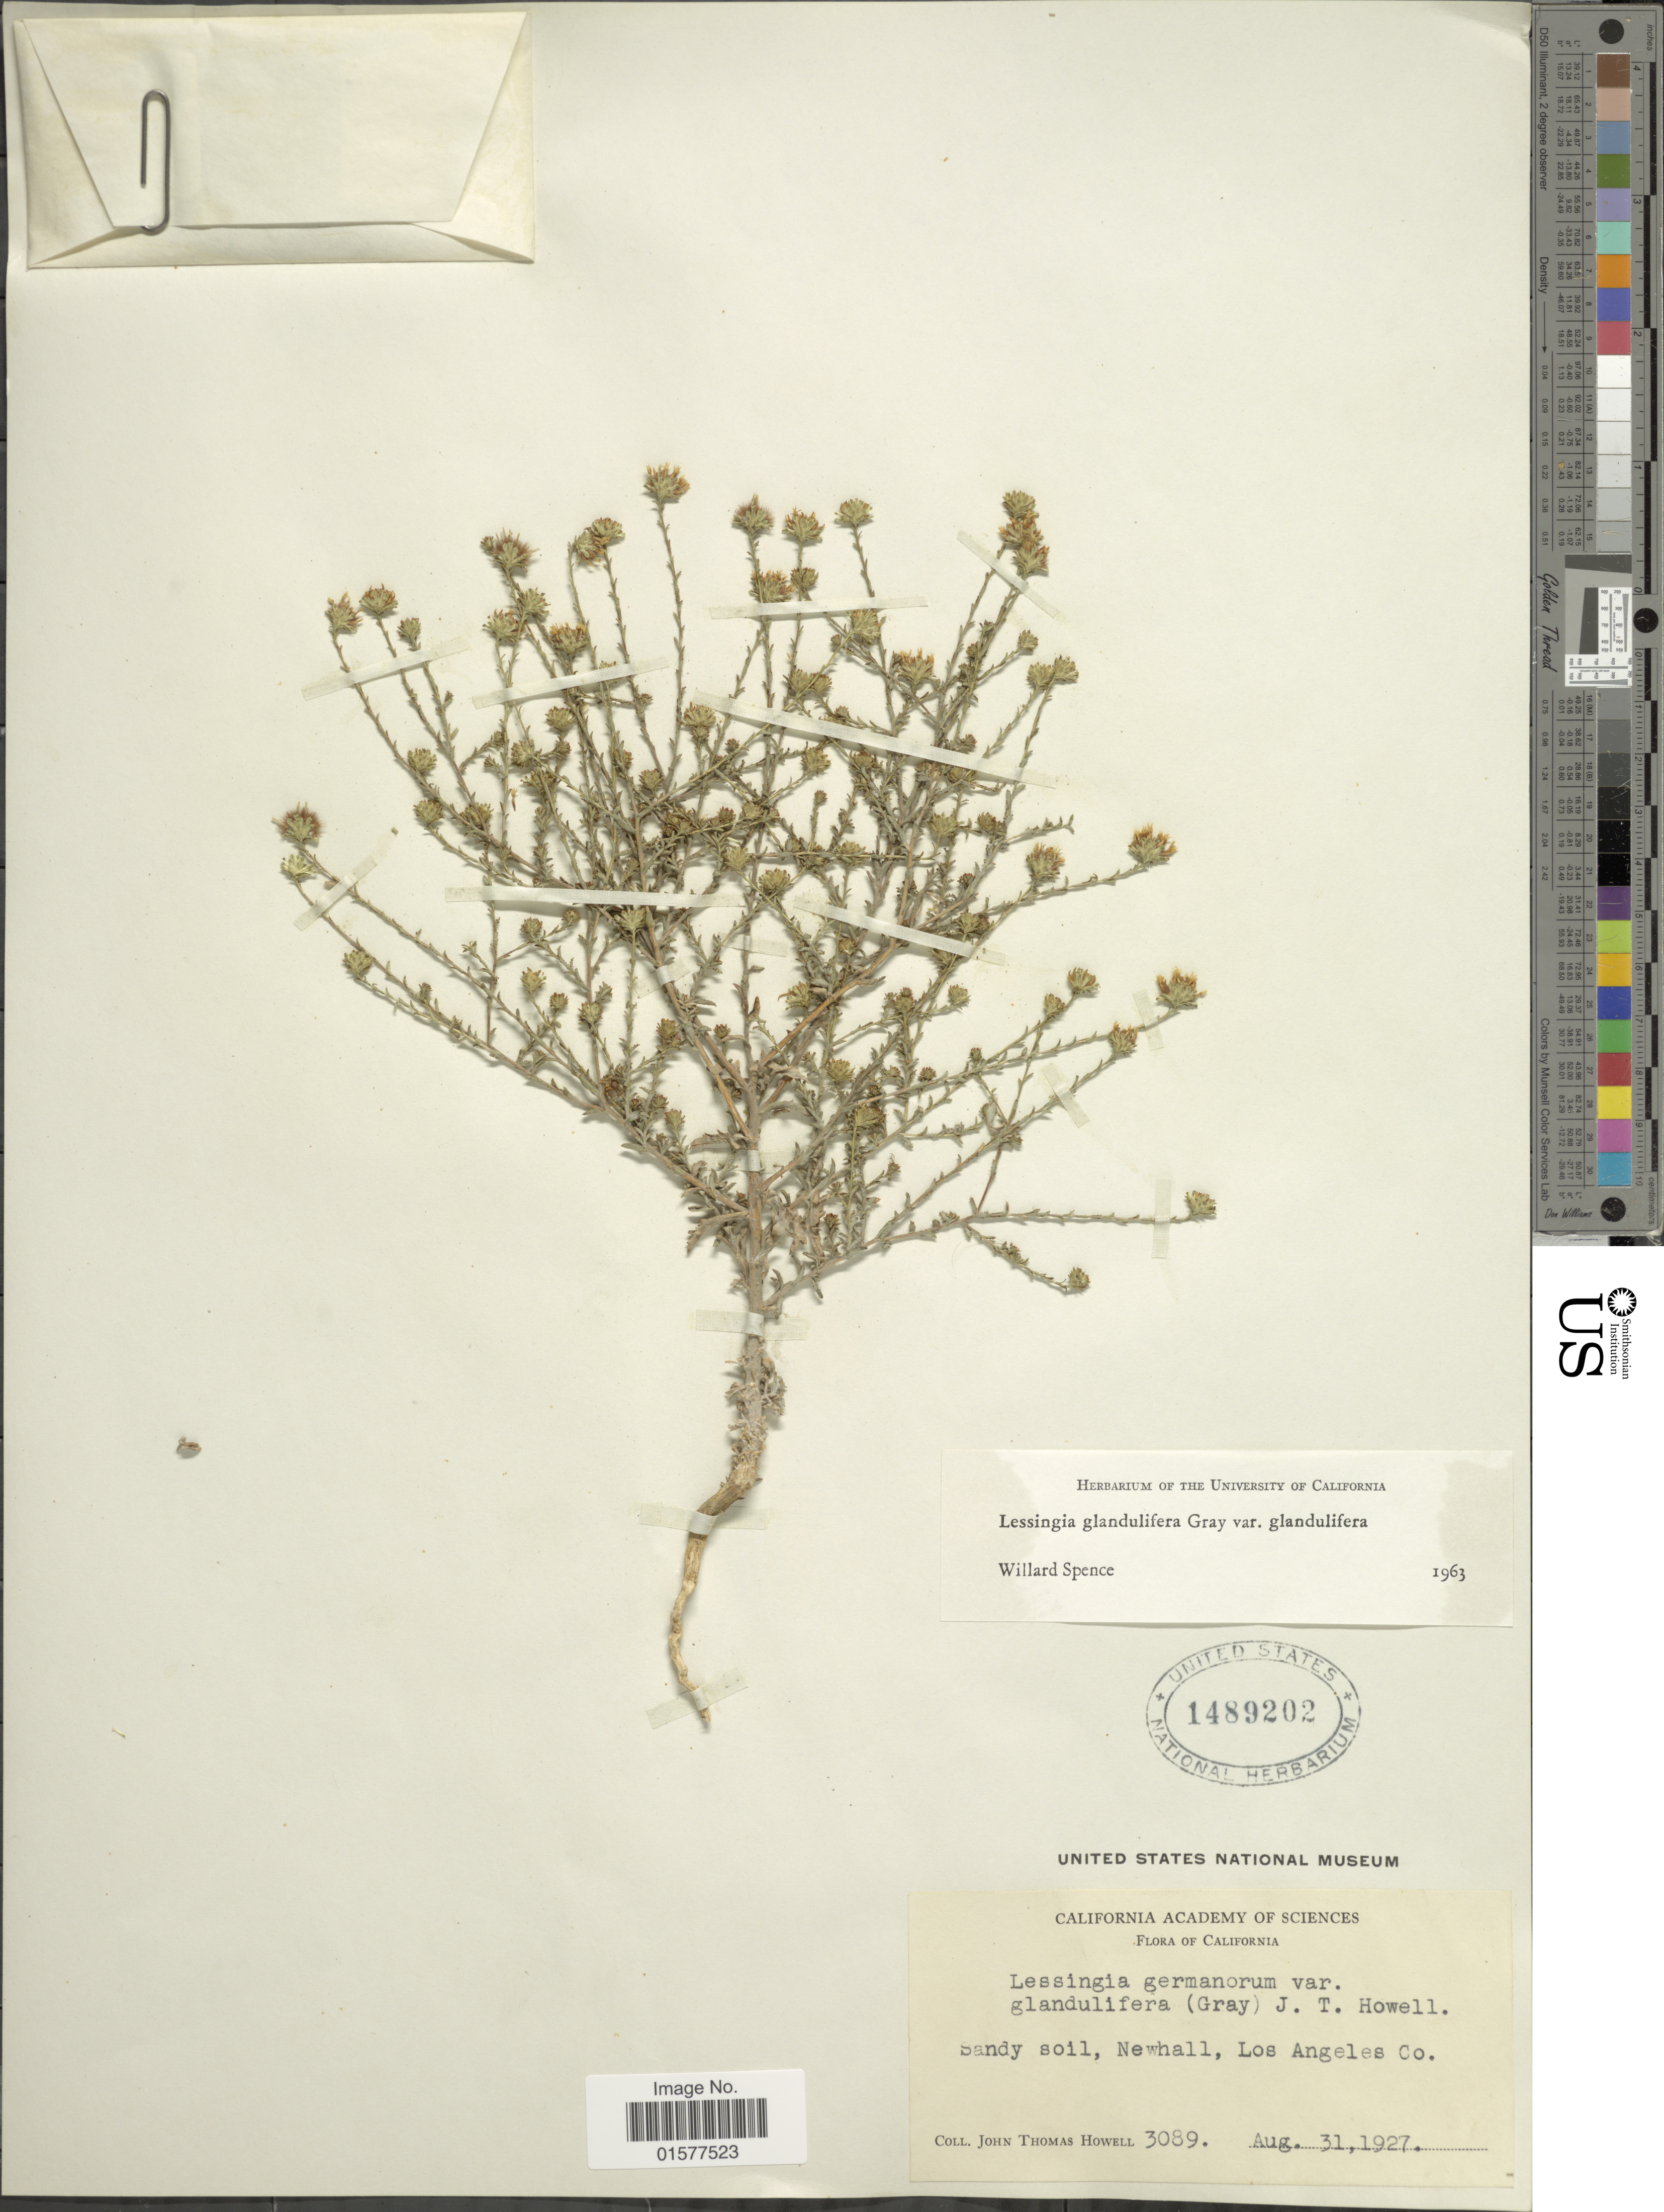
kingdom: Plantae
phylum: Tracheophyta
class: Magnoliopsida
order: Asterales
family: Asteraceae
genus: Lessingia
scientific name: Lessingia glandulifera var. glandulifera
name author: (A. Gray) J.T. Howell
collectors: J. T. Howell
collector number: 3089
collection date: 1927-08-31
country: United States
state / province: California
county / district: Los Angeles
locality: Sandy soil, Newhall, Los Angeles Co.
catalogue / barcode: US 1489202